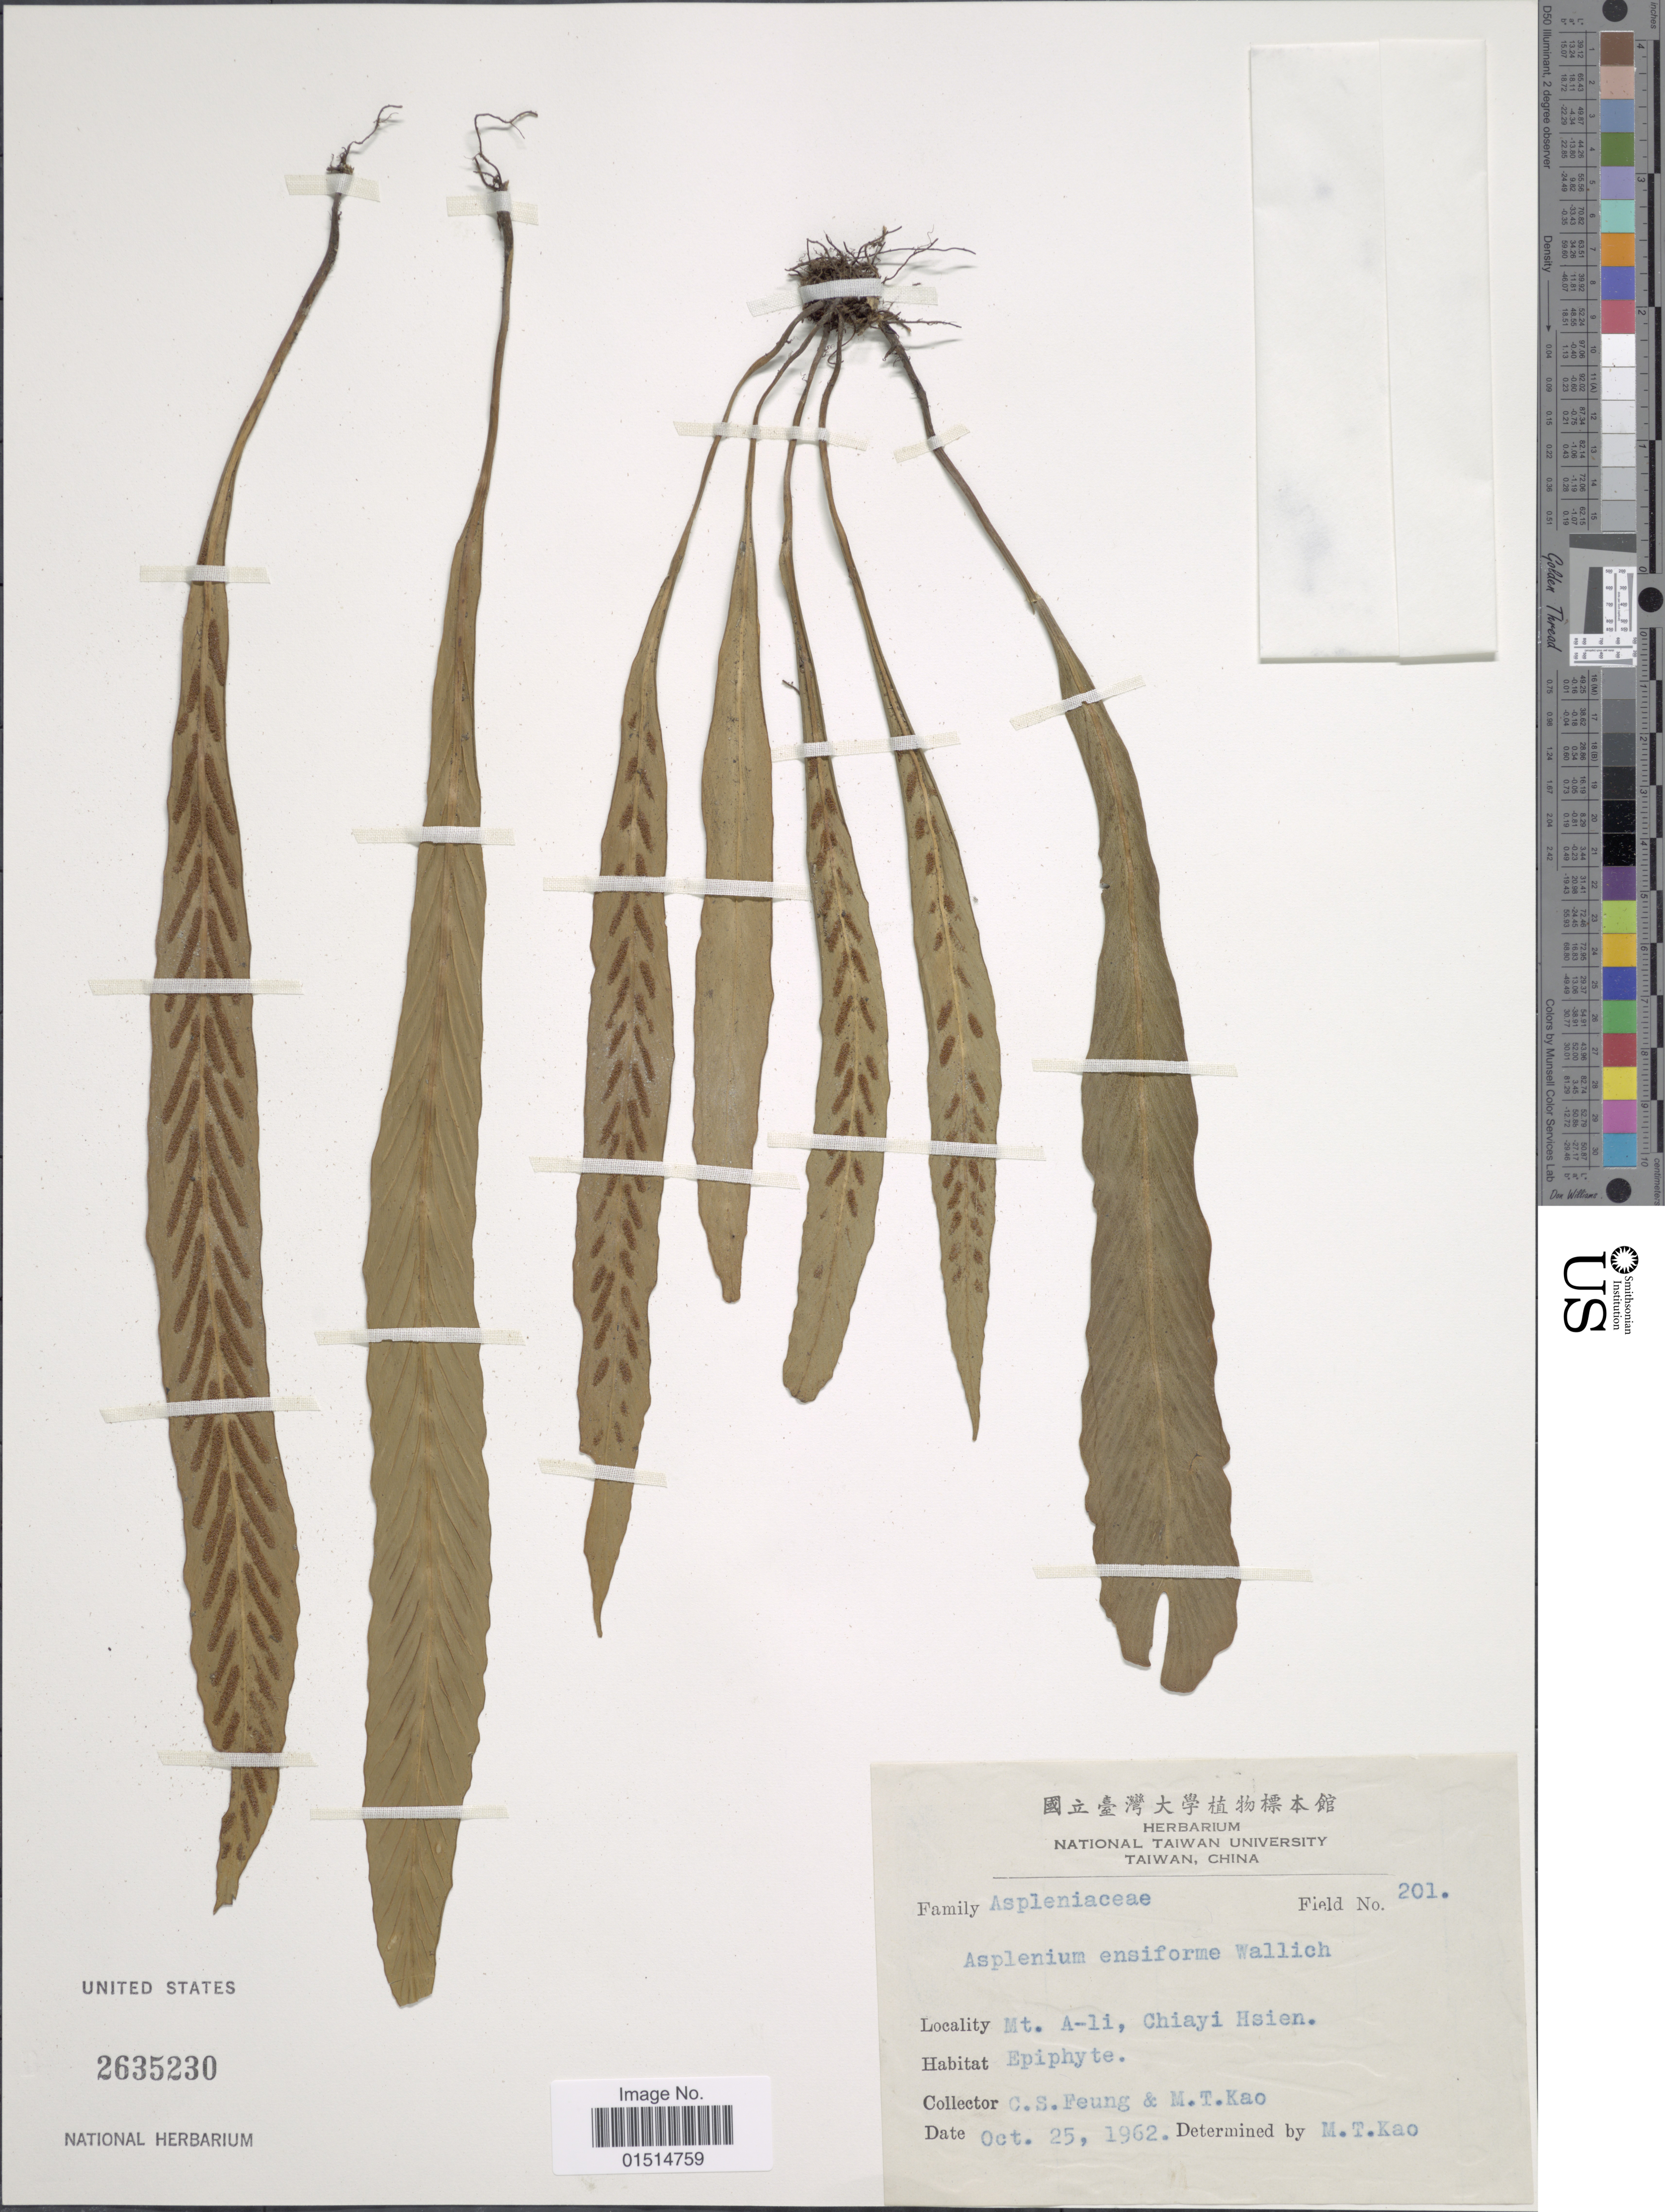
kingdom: Plantae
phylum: Tracheophyta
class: Polypodiopsida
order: Polypodiales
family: Aspleniaceae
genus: Asplenium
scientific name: Asplenium ensiforme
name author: Wall. ex Hook. & Grev.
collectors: C. Feung & M. T. Kao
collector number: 201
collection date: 1962-10-25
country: Taiwan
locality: China, Mt. A-li, Chiayi Hsien, Epiphyte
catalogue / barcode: US 2635230